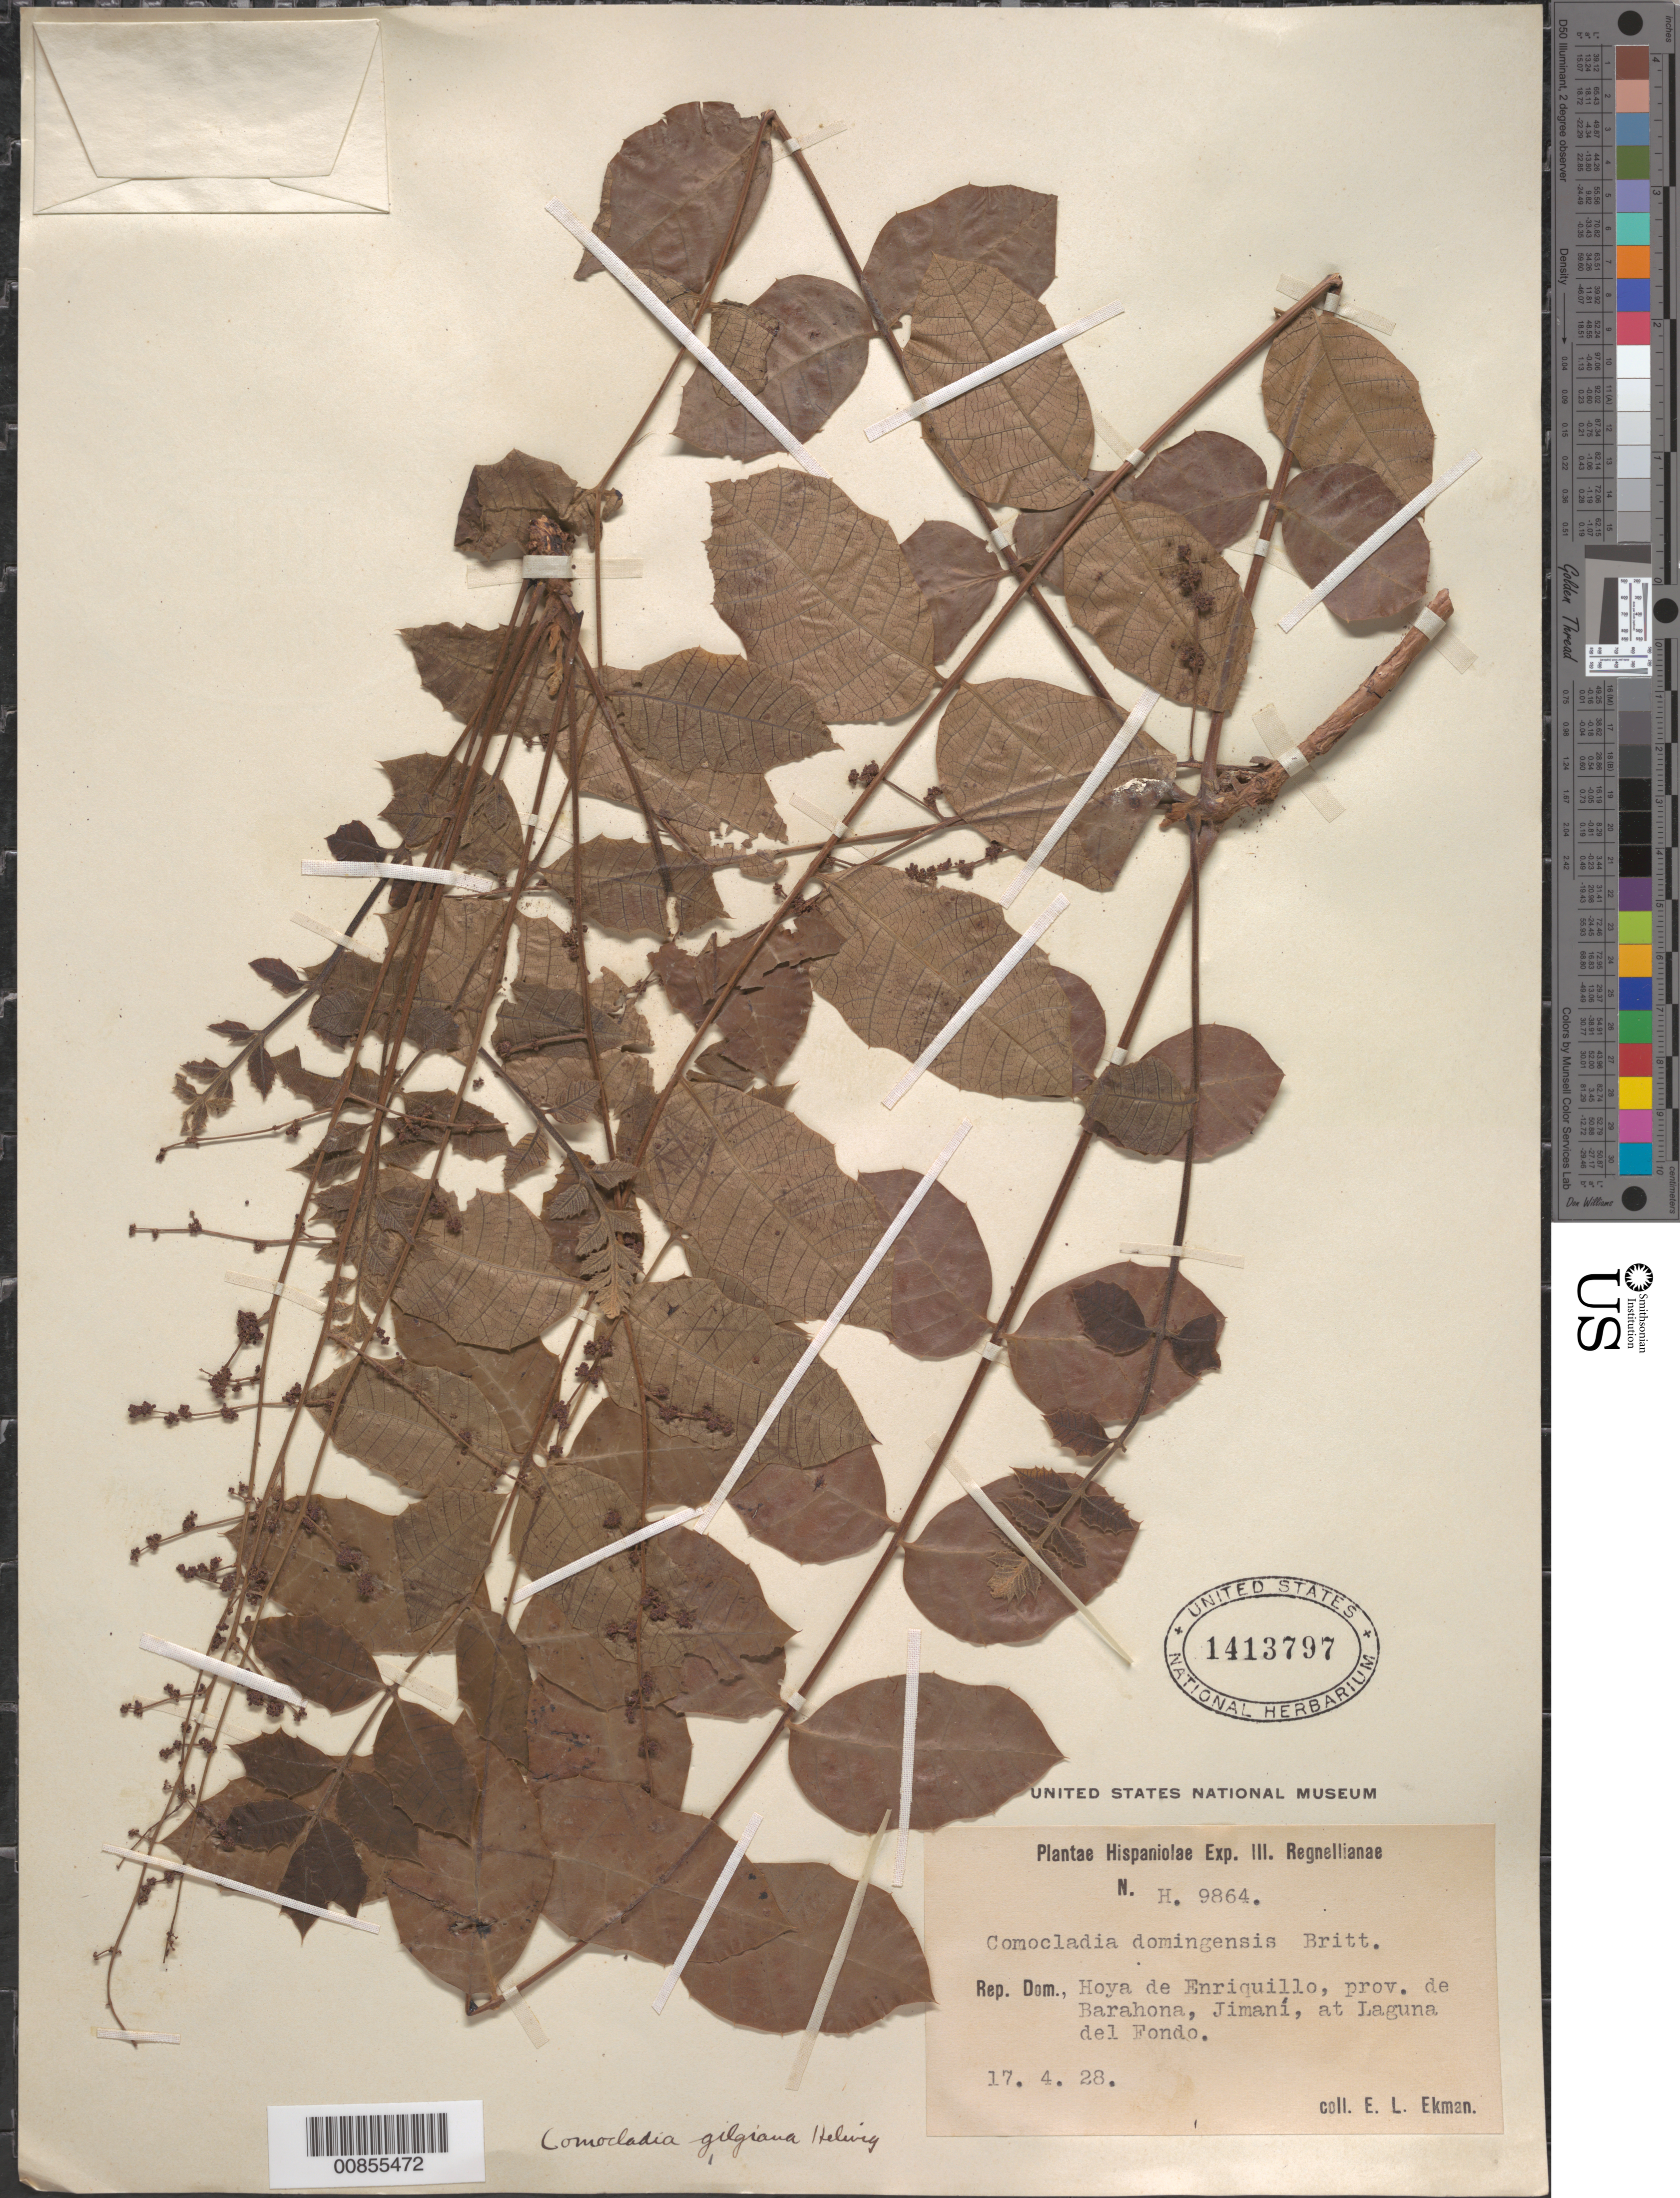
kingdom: Plantae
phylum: Tracheophyta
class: Magnoliopsida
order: Sapindales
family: Anacardiaceae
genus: Comocladia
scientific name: Comocladia domingensis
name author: Britton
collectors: E. L. Ekman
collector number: H 9864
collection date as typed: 17 Apr 1928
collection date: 1928-04-17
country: Dominican Republic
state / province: Barahona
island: Hispaniola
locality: Hoya de Enriquillo, Jimaní, at Laguna del Fondo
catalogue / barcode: US 1413797